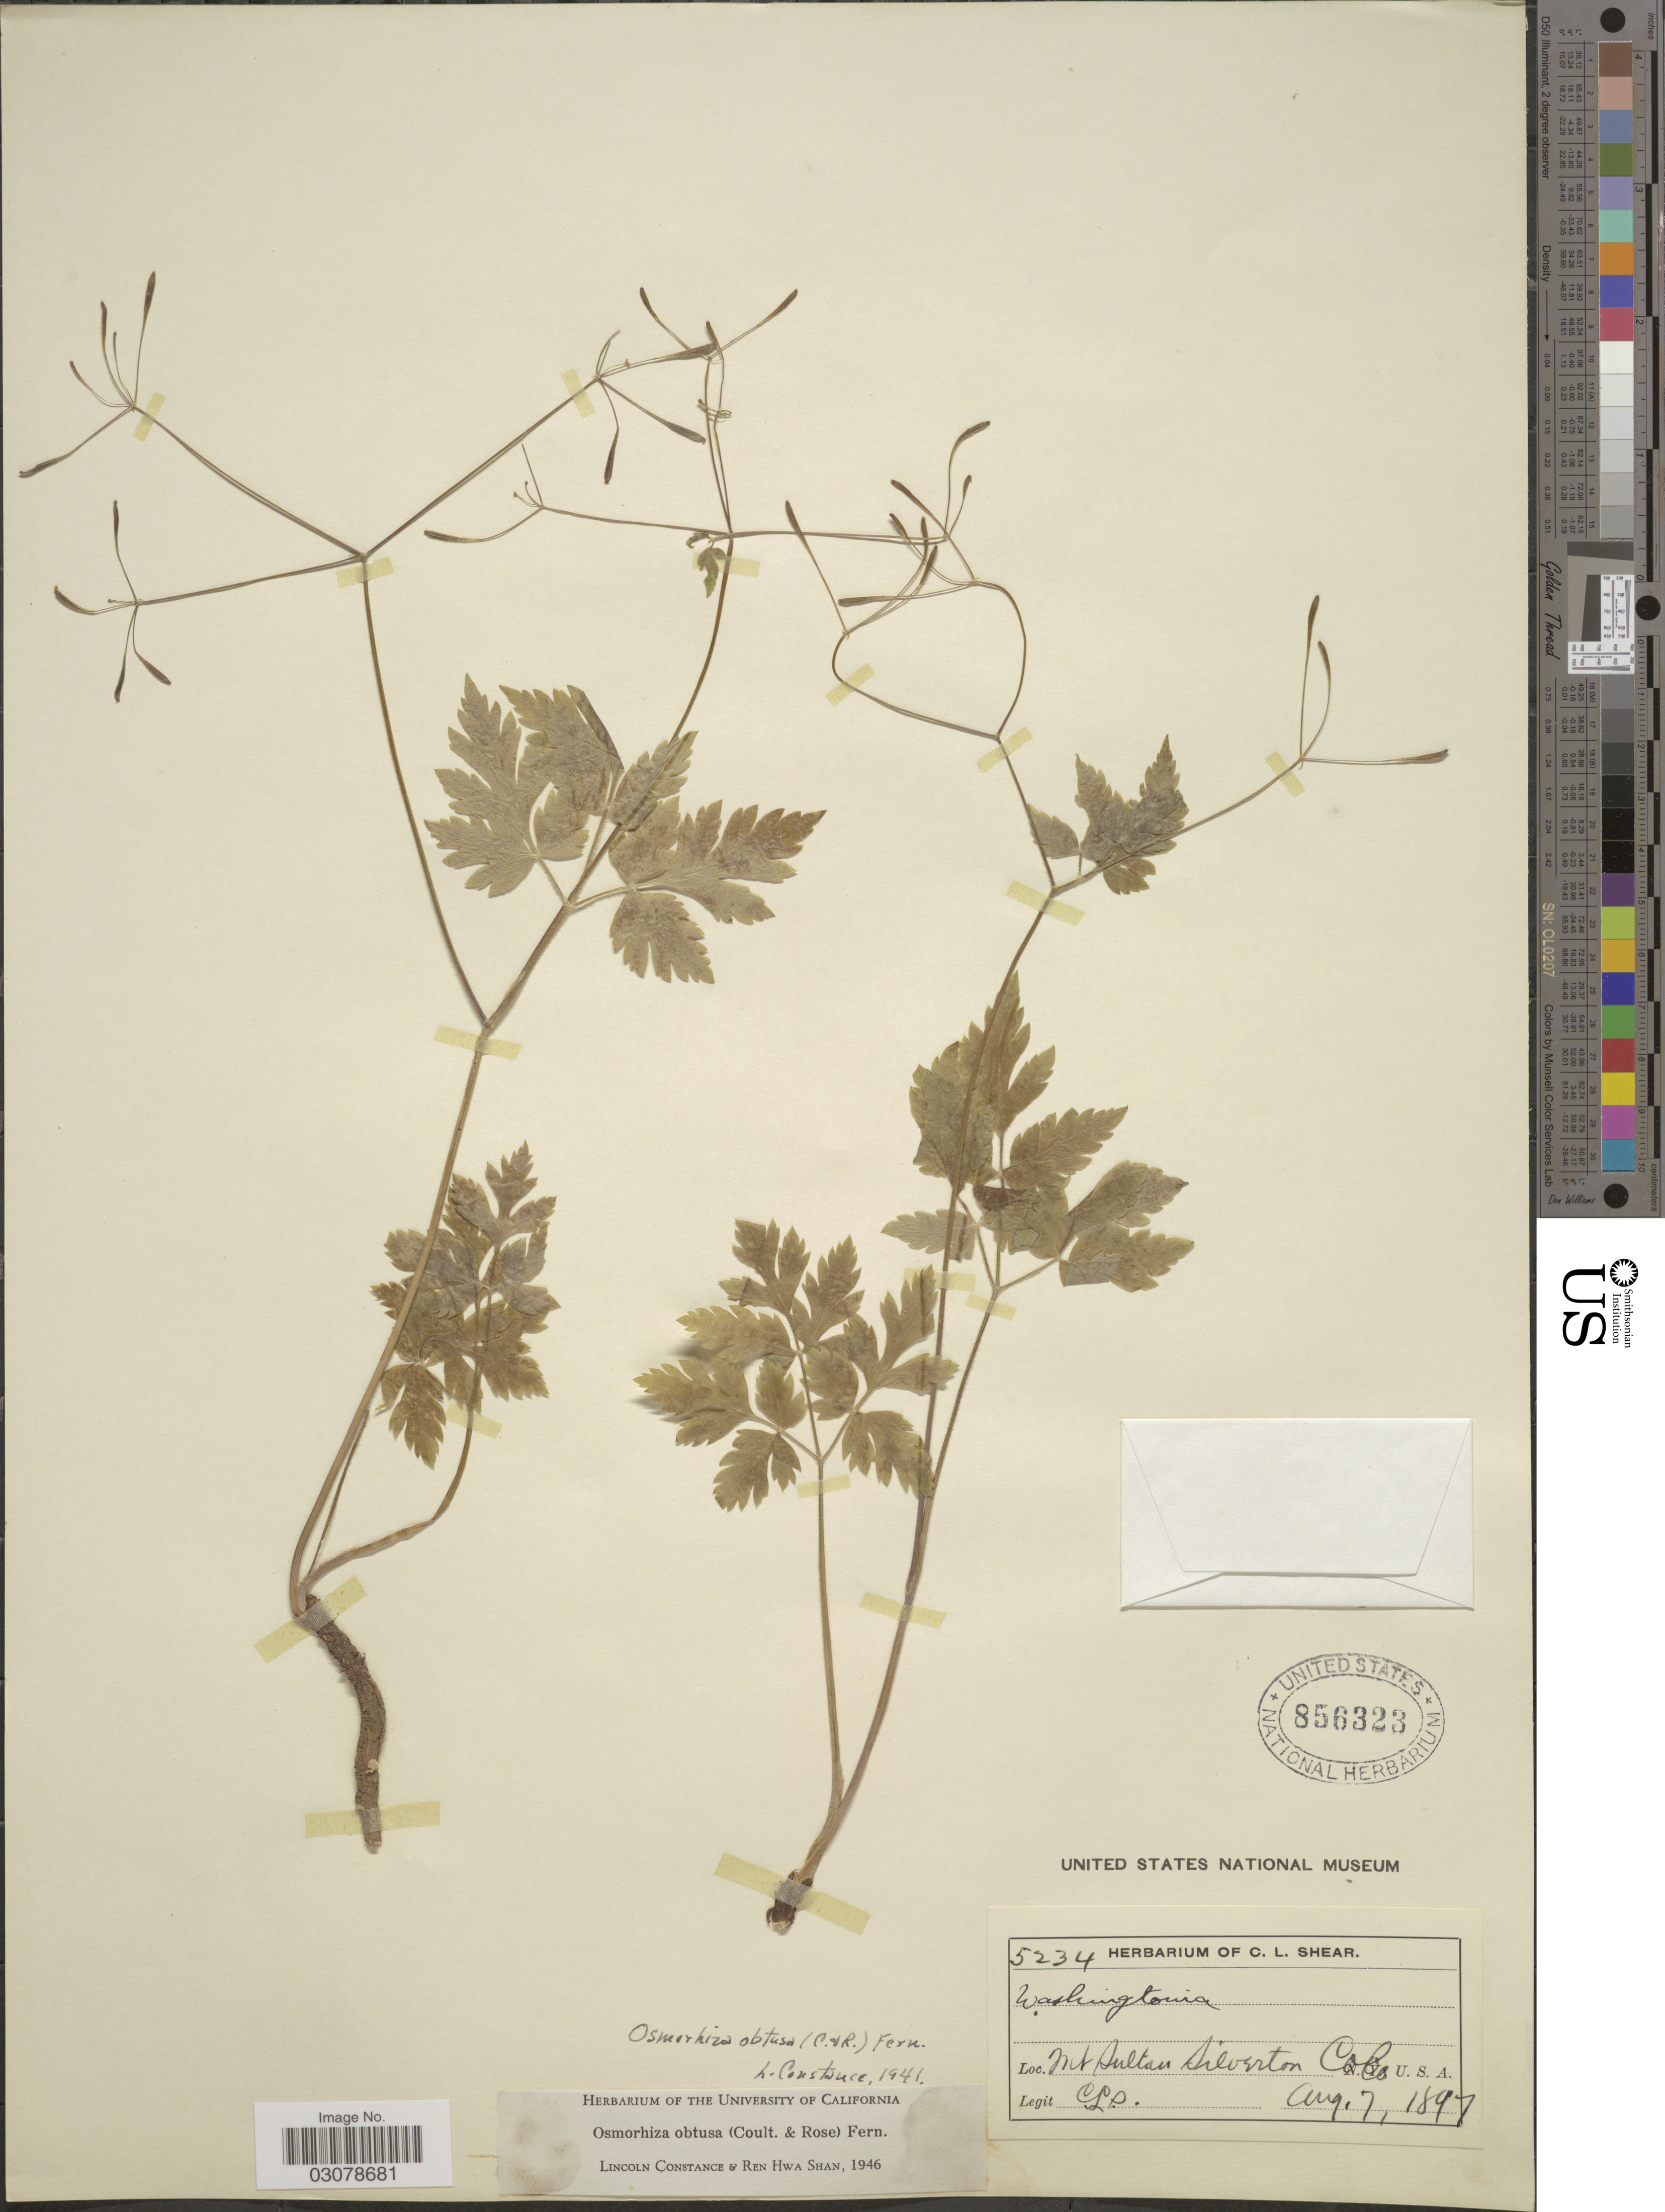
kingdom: Plantae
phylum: Tracheophyta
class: Magnoliopsida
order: Apiales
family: Apiaceae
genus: Osmorhiza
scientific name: Osmorhiza obtusa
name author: (J.M. Coult. & Rose) Fernald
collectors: C. L. Shear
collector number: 5234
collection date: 1897-08-07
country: United States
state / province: Colorado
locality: Mt. Sultan Silverton.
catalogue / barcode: US 856323